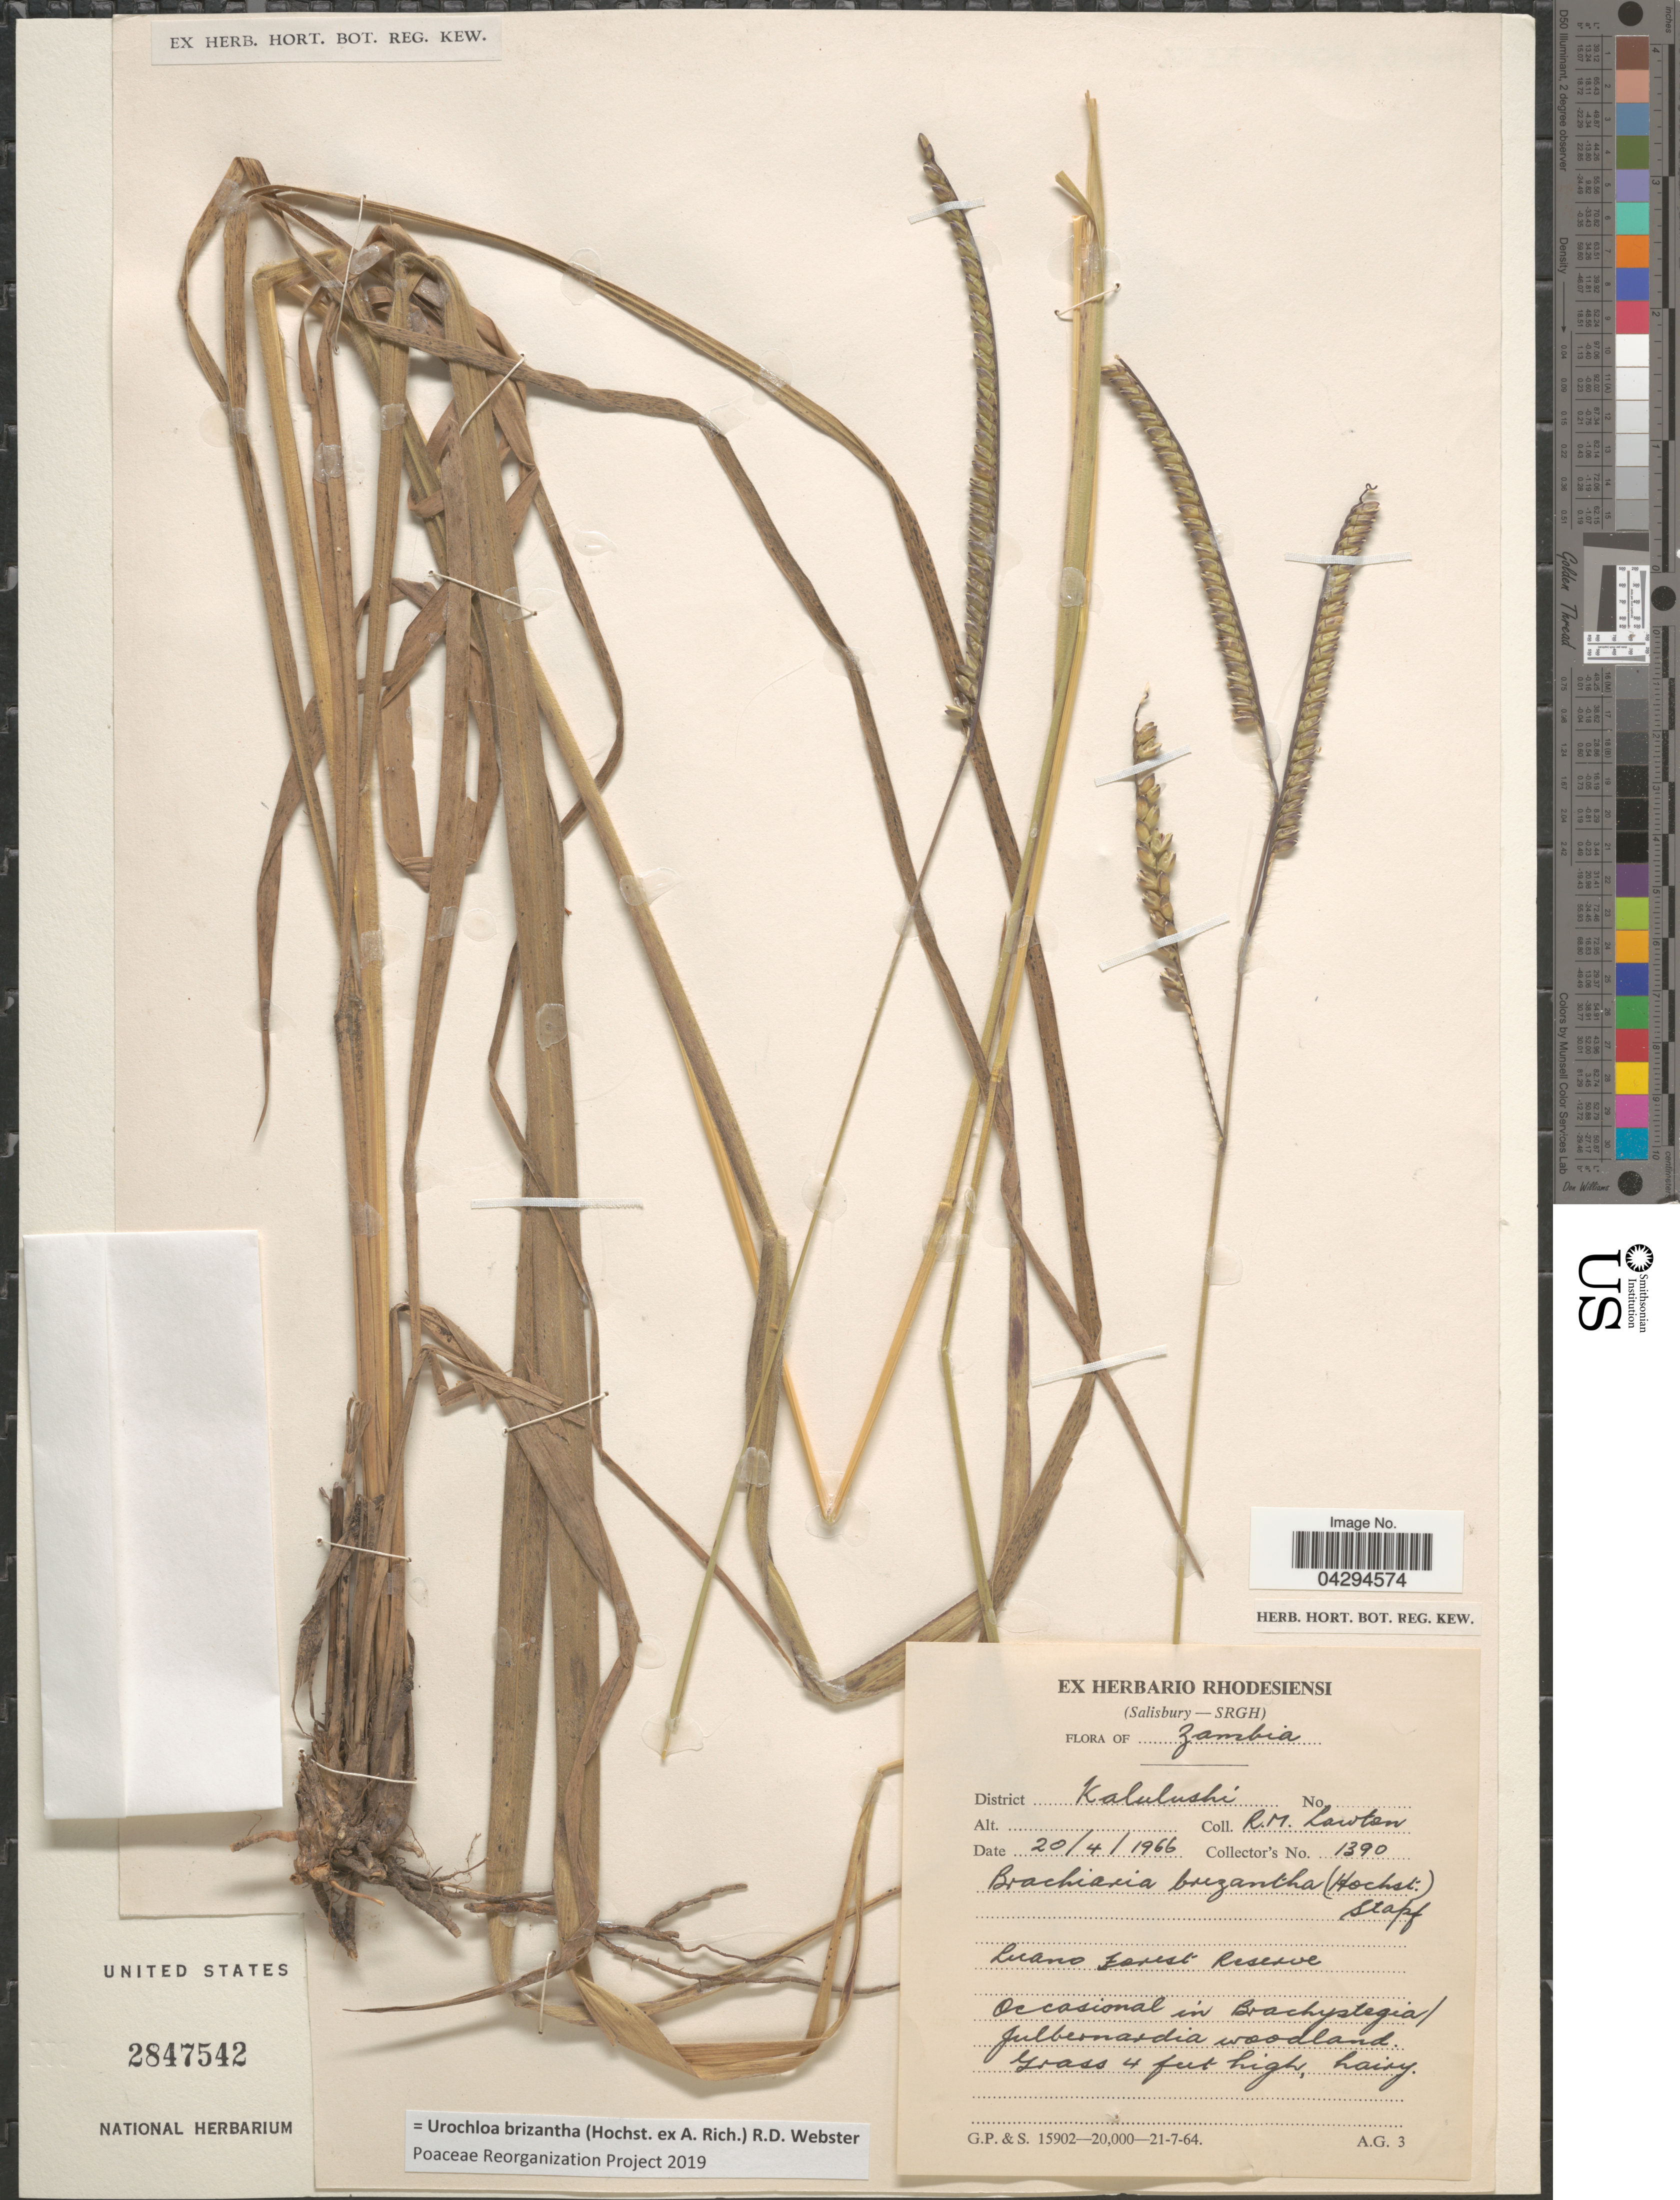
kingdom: Plantae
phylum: Tracheophyta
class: Liliopsida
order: Poales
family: Poaceae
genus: Urochloa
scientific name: Urochloa brizantha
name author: (Hochst. ex A. Rich.) R.D. Webster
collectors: R. Lawton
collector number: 1390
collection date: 1966-04-20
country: Zambia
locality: District Kalulushi. Luano Forest Reserve.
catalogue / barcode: US 2847542